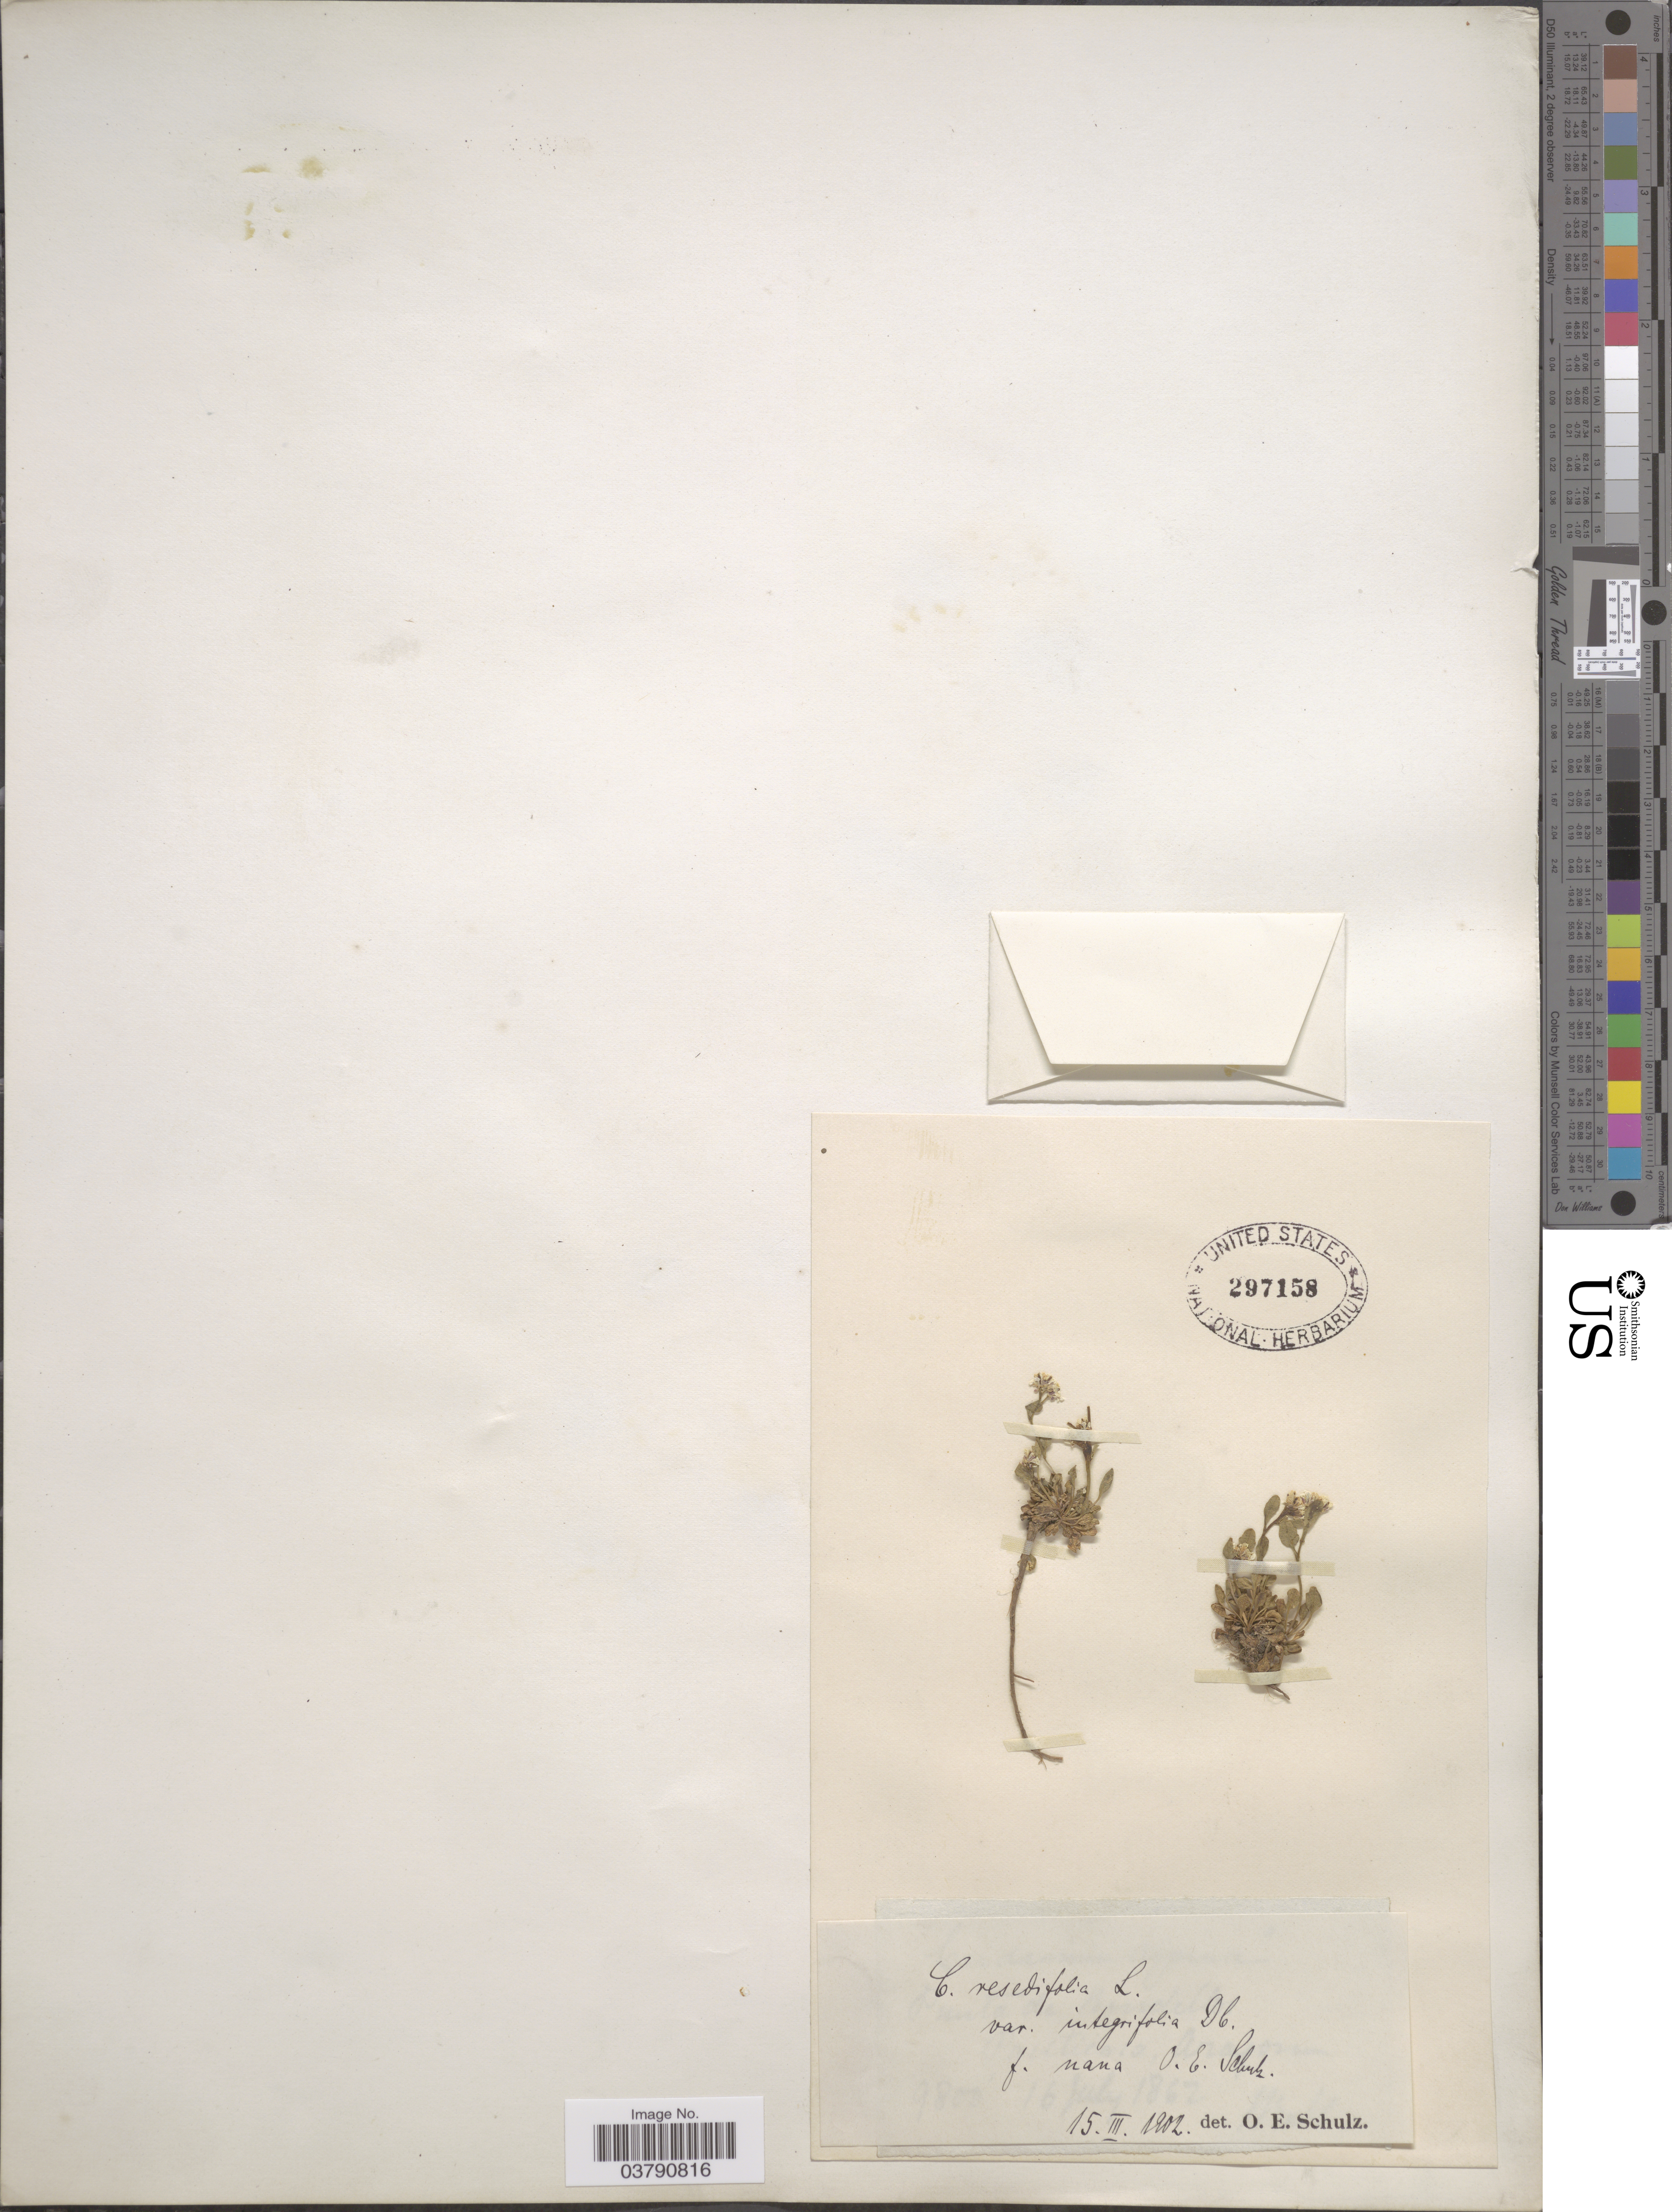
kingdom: Plantae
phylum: Tracheophyta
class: Magnoliopsida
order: Brassicales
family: Brassicaceae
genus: Cardamine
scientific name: Cardamine resedifolia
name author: L.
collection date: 1867-07-16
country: Spain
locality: Punta de Bandelos, Panticosa, Aragon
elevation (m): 2987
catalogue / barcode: US 297158